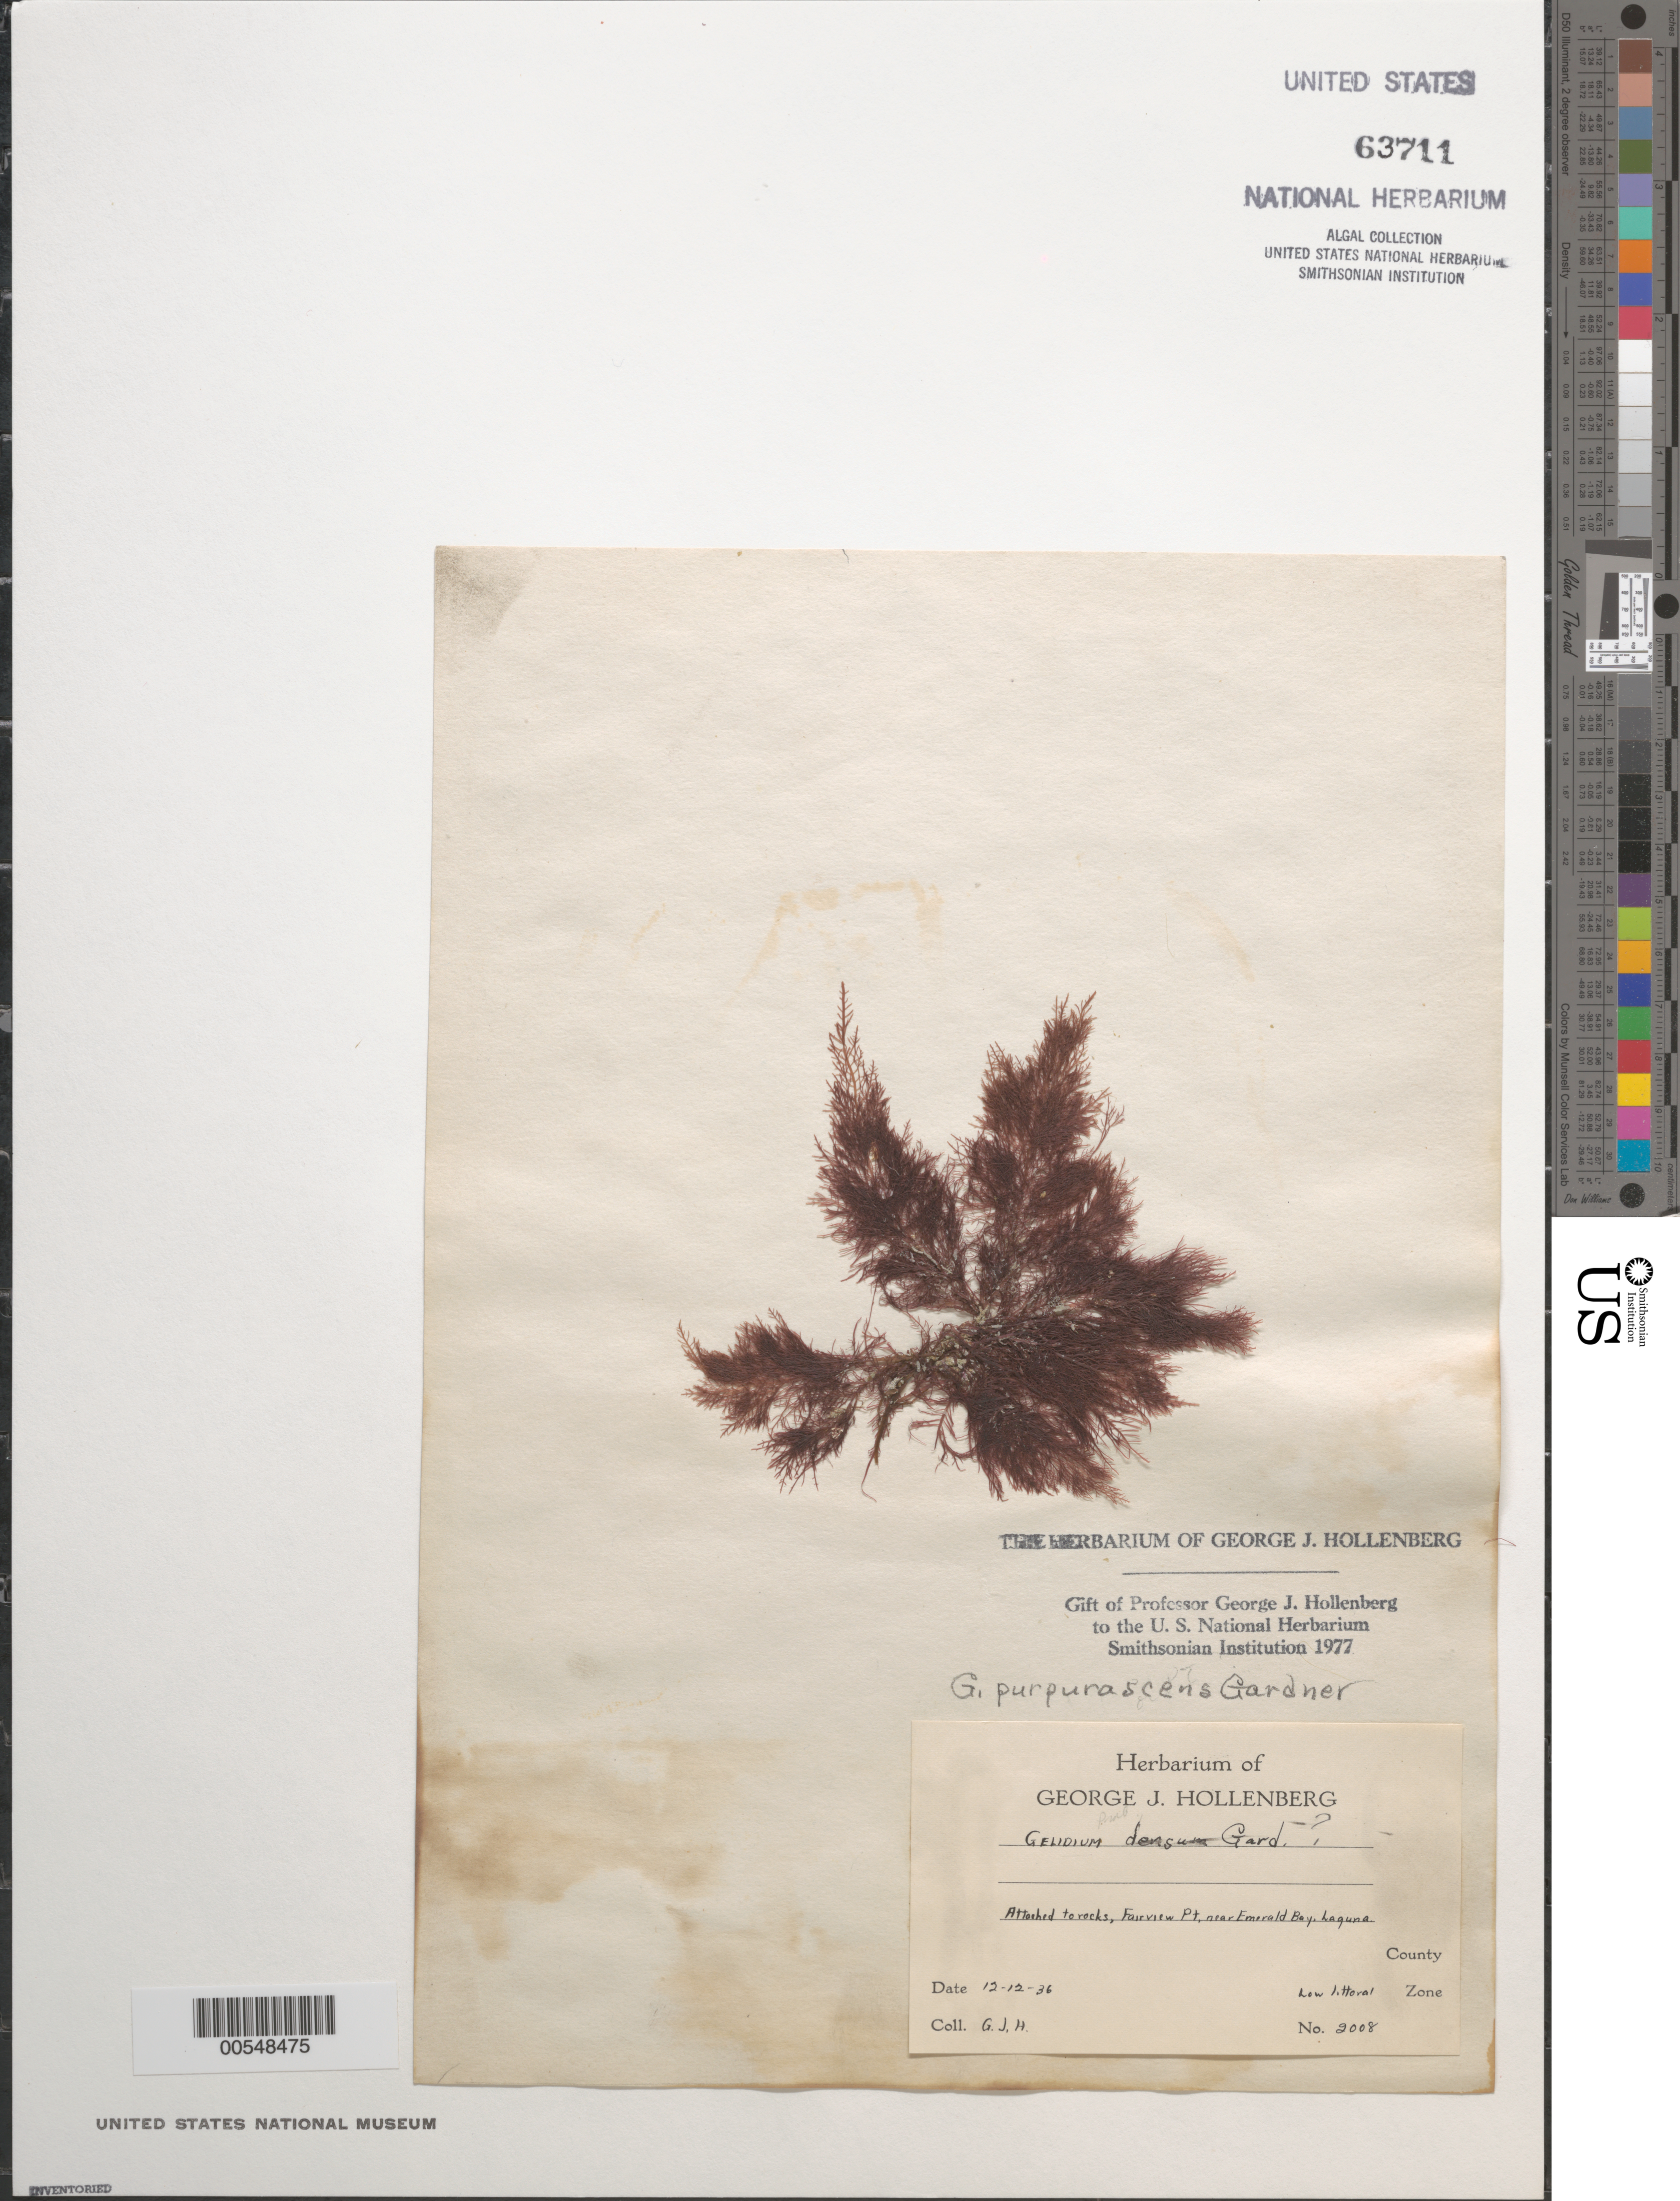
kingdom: Plantae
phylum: Rhodophyta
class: Florideophyceae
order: Gelidiales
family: Gelidiaceae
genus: Gelidium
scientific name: Gelidium purpurascens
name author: N.L. Gardner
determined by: Hollenberg, George J.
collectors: G. Hollenberg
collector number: GJH 2008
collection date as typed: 12 Dec 1936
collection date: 1936-12-12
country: United States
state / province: California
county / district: Orange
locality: Fairview Point, near Emerald Bay, Laguna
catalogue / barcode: US 63711